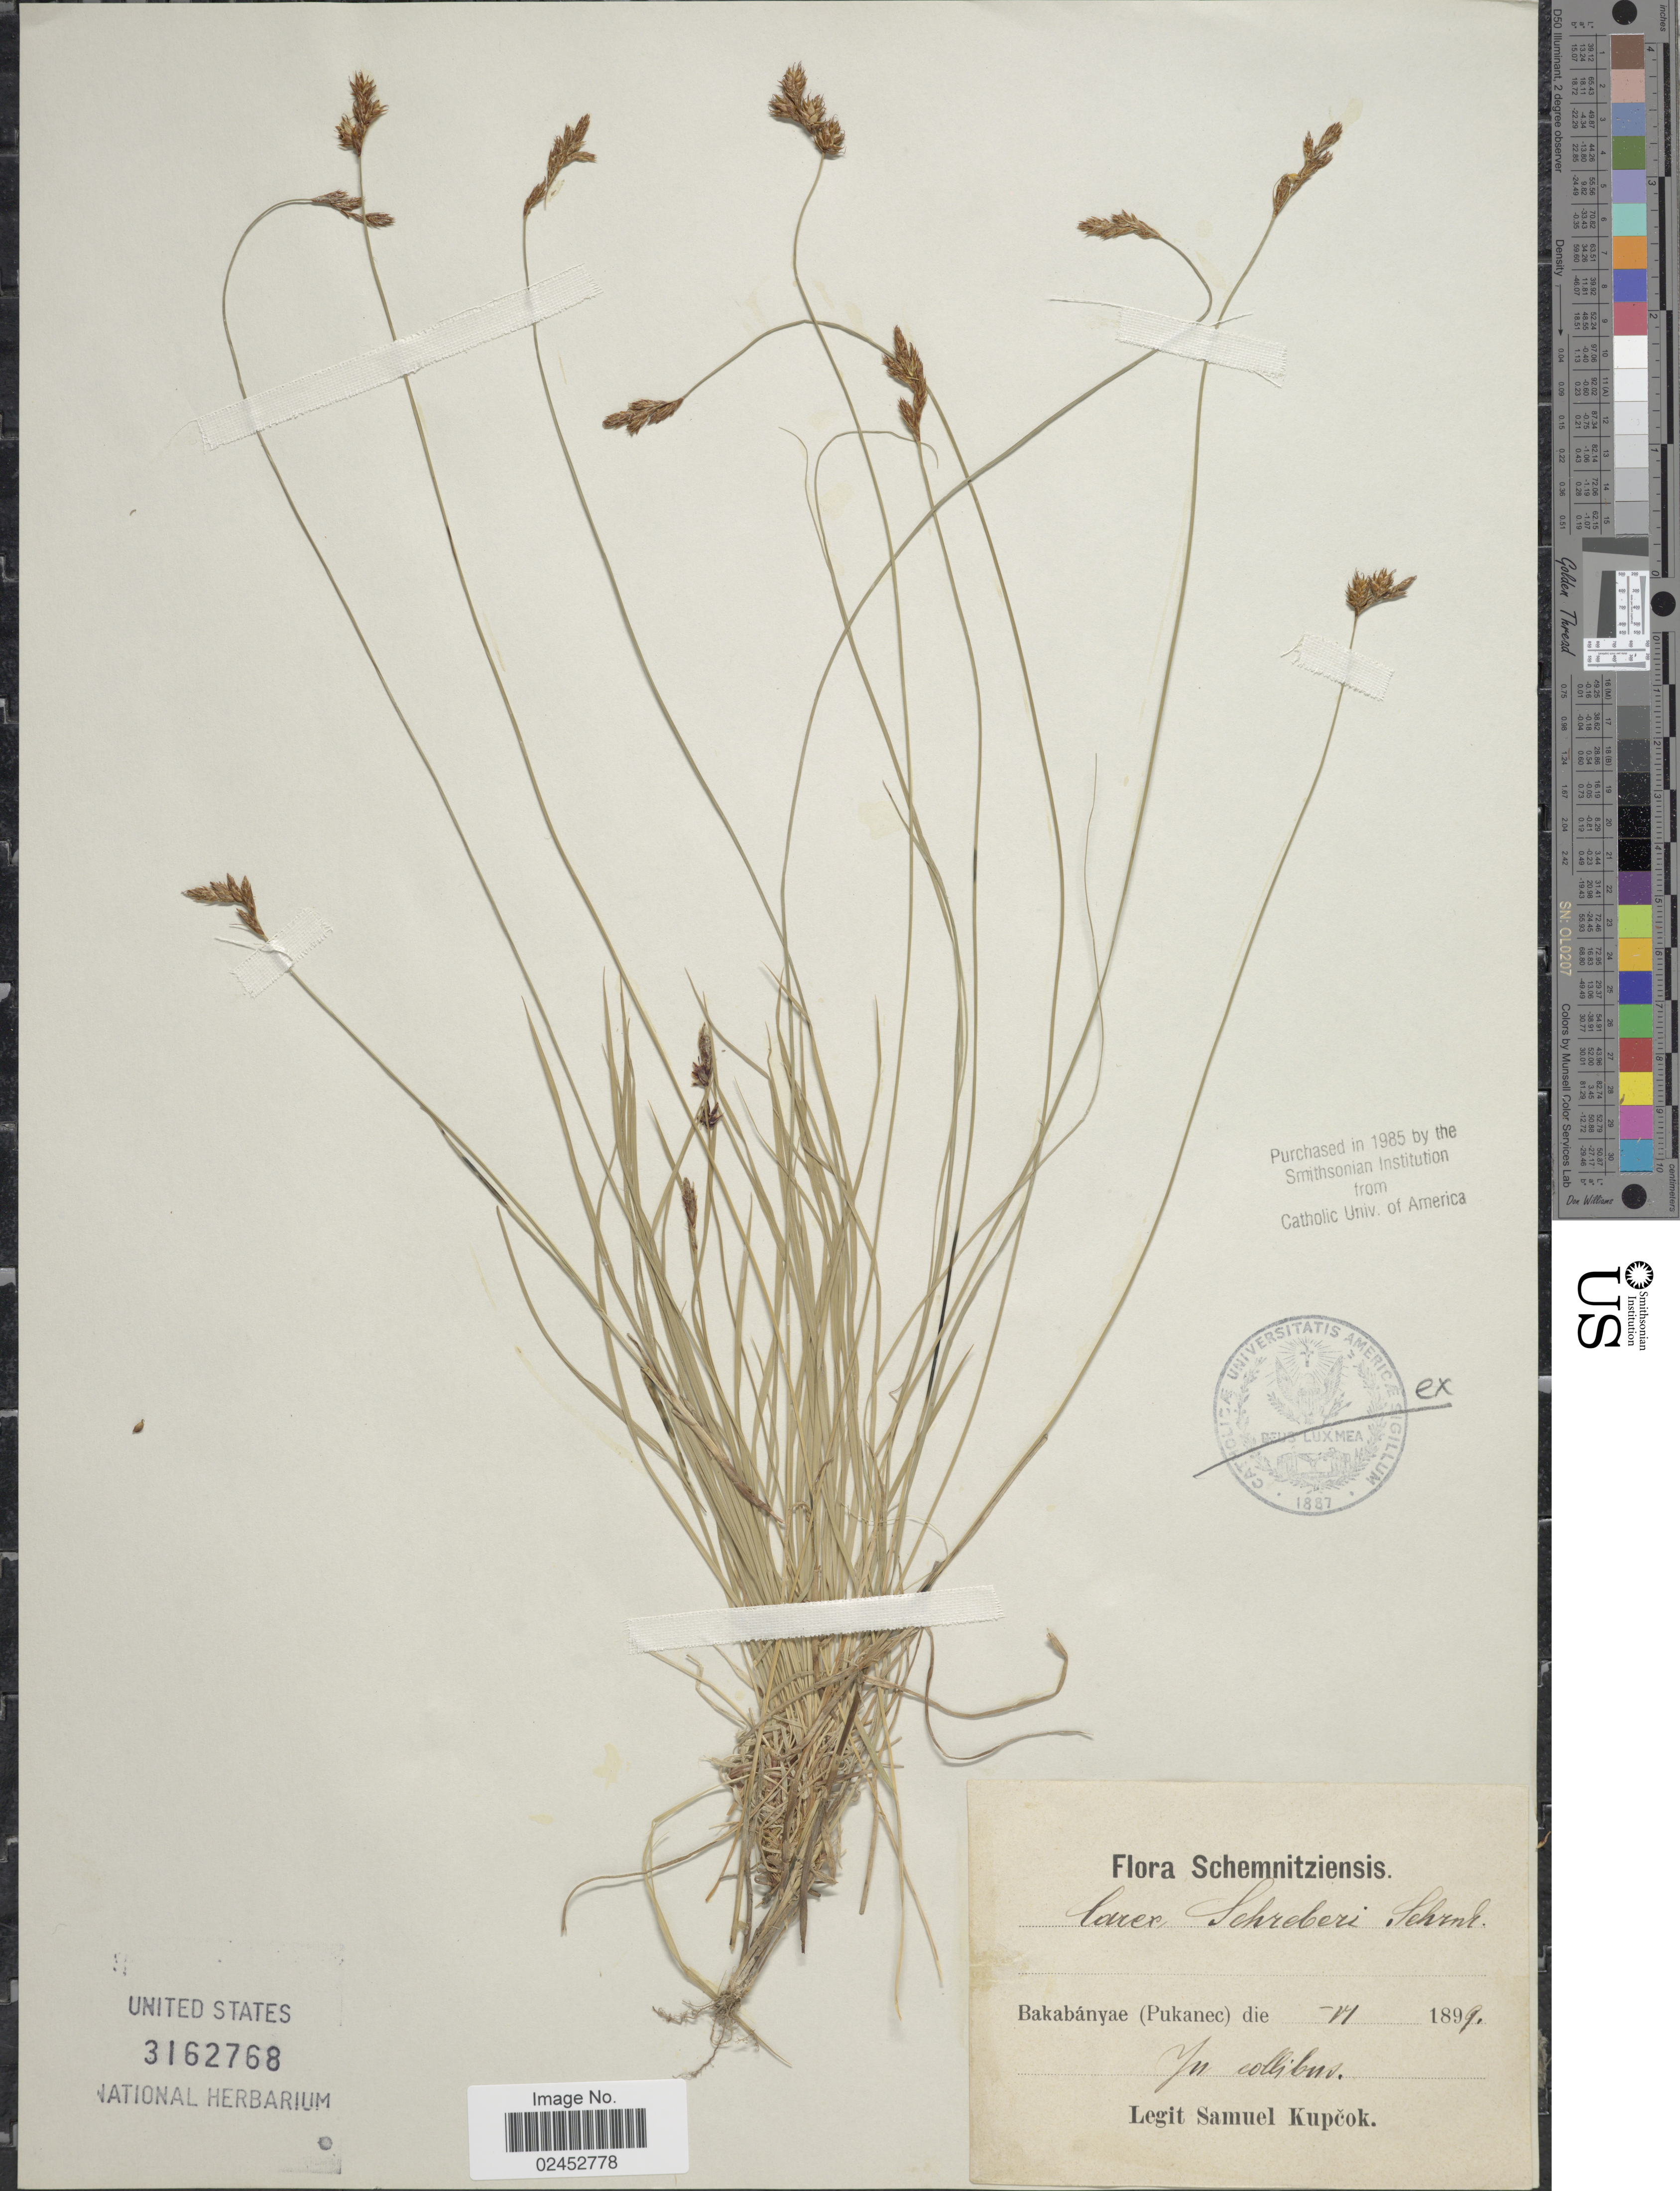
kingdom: Plantae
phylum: Tracheophyta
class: Liliopsida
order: Poales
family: Cyperaceae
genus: Carex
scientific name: Carex praecox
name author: Schreb.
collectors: S. Kupcok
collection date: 1899-06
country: Slovakia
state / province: Nitriansky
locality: Schemnitziensis, Bakabanyae (Pukanec), in collibus.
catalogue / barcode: US 3162768